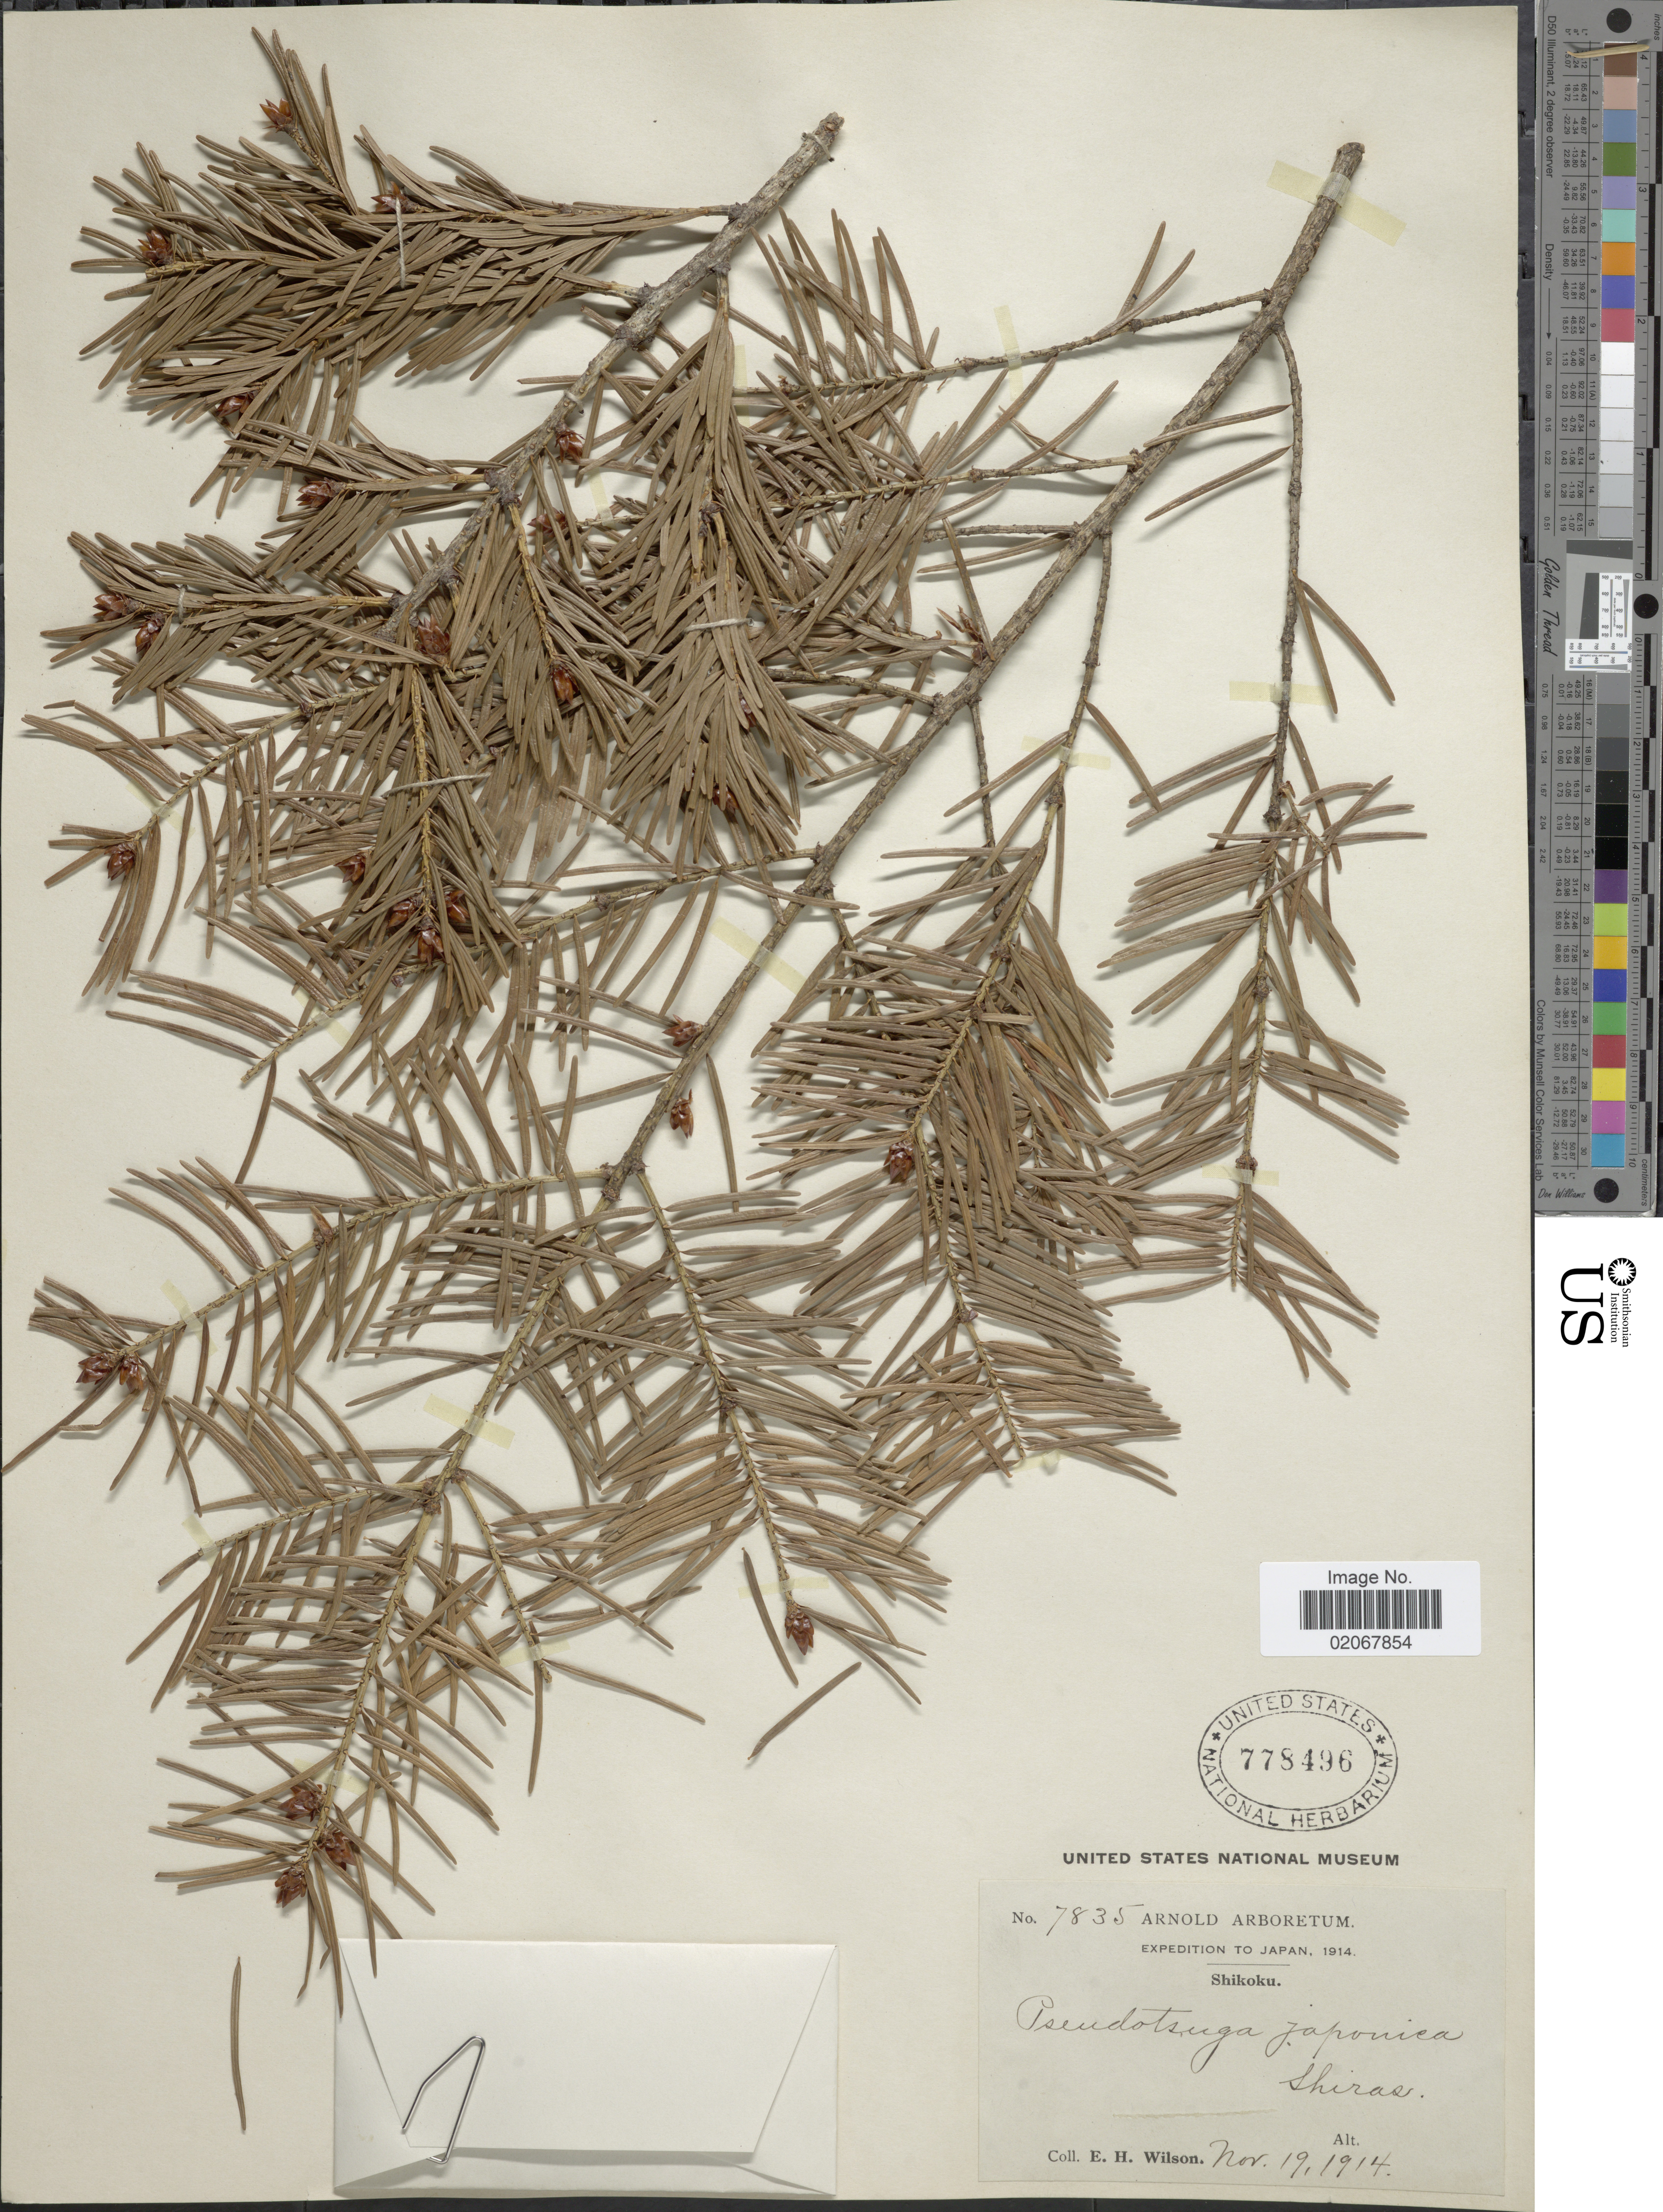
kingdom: Plantae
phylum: Tracheophyta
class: Pinopsida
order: Pinales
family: Pinaceae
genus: Pseudotsuga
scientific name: Pseudotsuga japonica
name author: (Shiras.) Beissn.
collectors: E. Wilson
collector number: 7835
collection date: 1914-11-19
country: Japan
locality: Shikoku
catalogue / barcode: US 778496